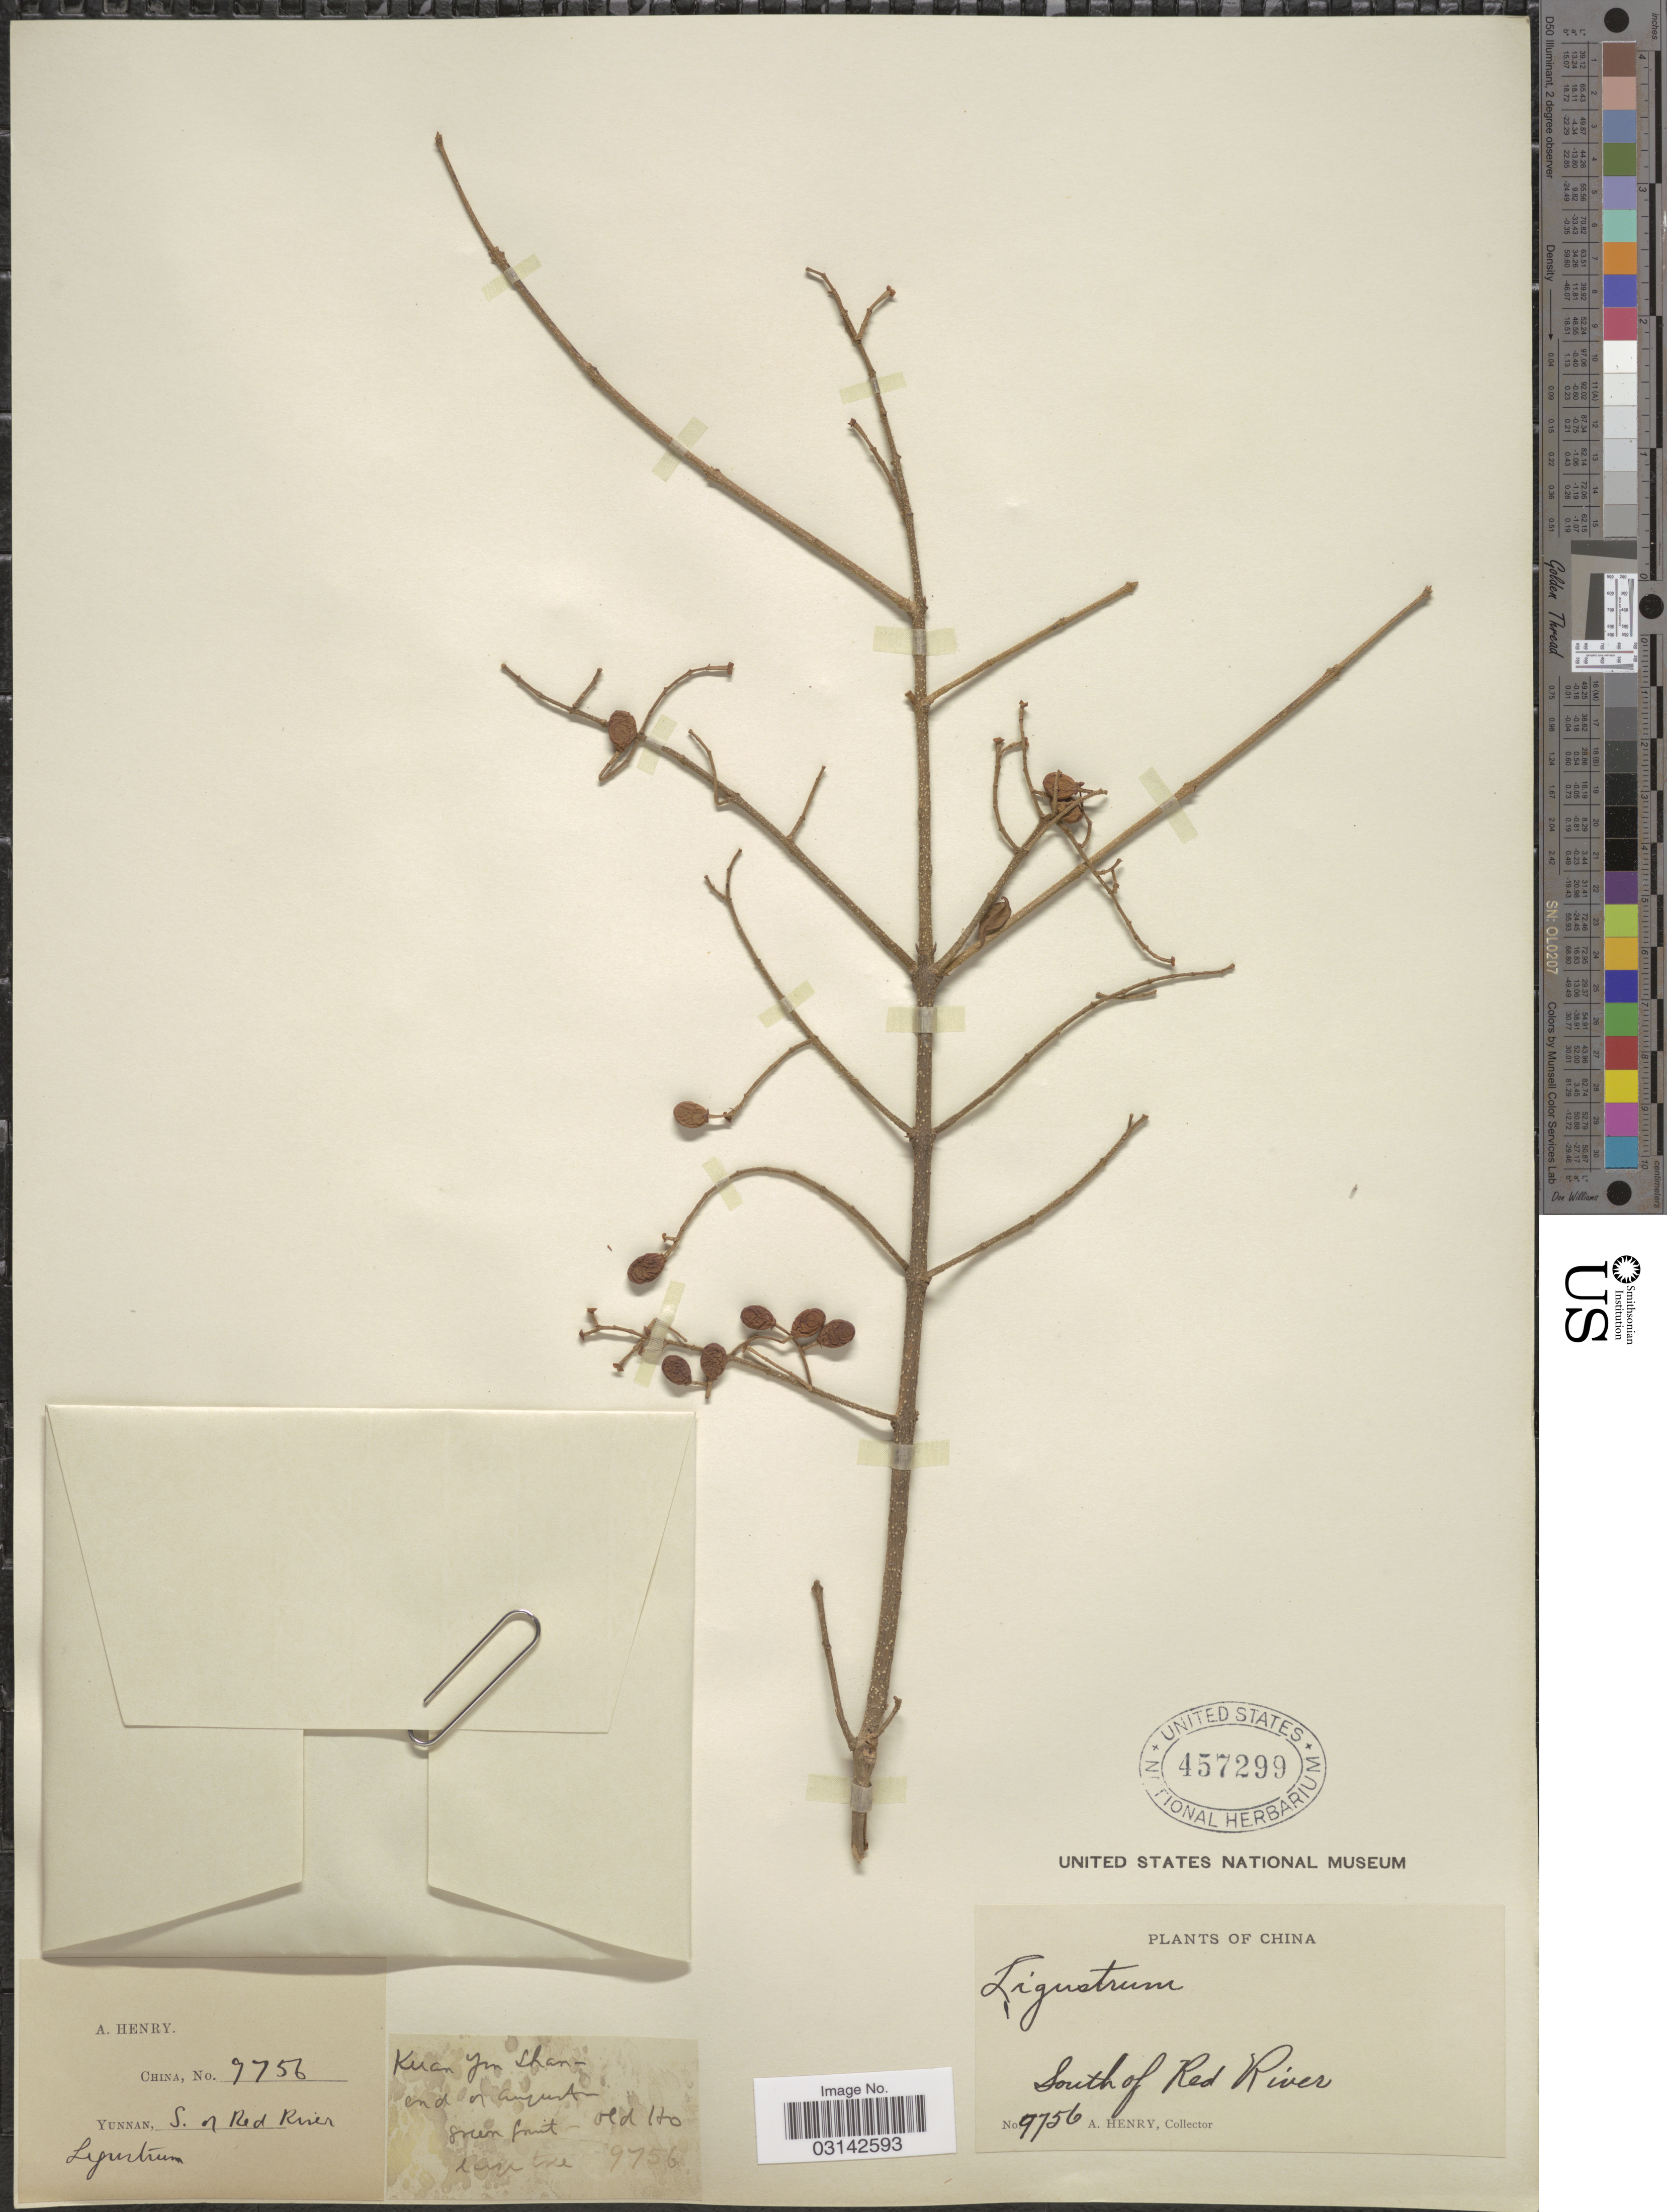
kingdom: Plantae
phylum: Tracheophyta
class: Magnoliopsida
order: Lamiales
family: Oleaceae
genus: Ligustrum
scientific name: Ligustrum sp.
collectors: A. Henry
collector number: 9756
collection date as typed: end of August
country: China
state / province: Yunnan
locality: South of Red River, Kuan Yun Shan. Old Ho.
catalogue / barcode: US 457299